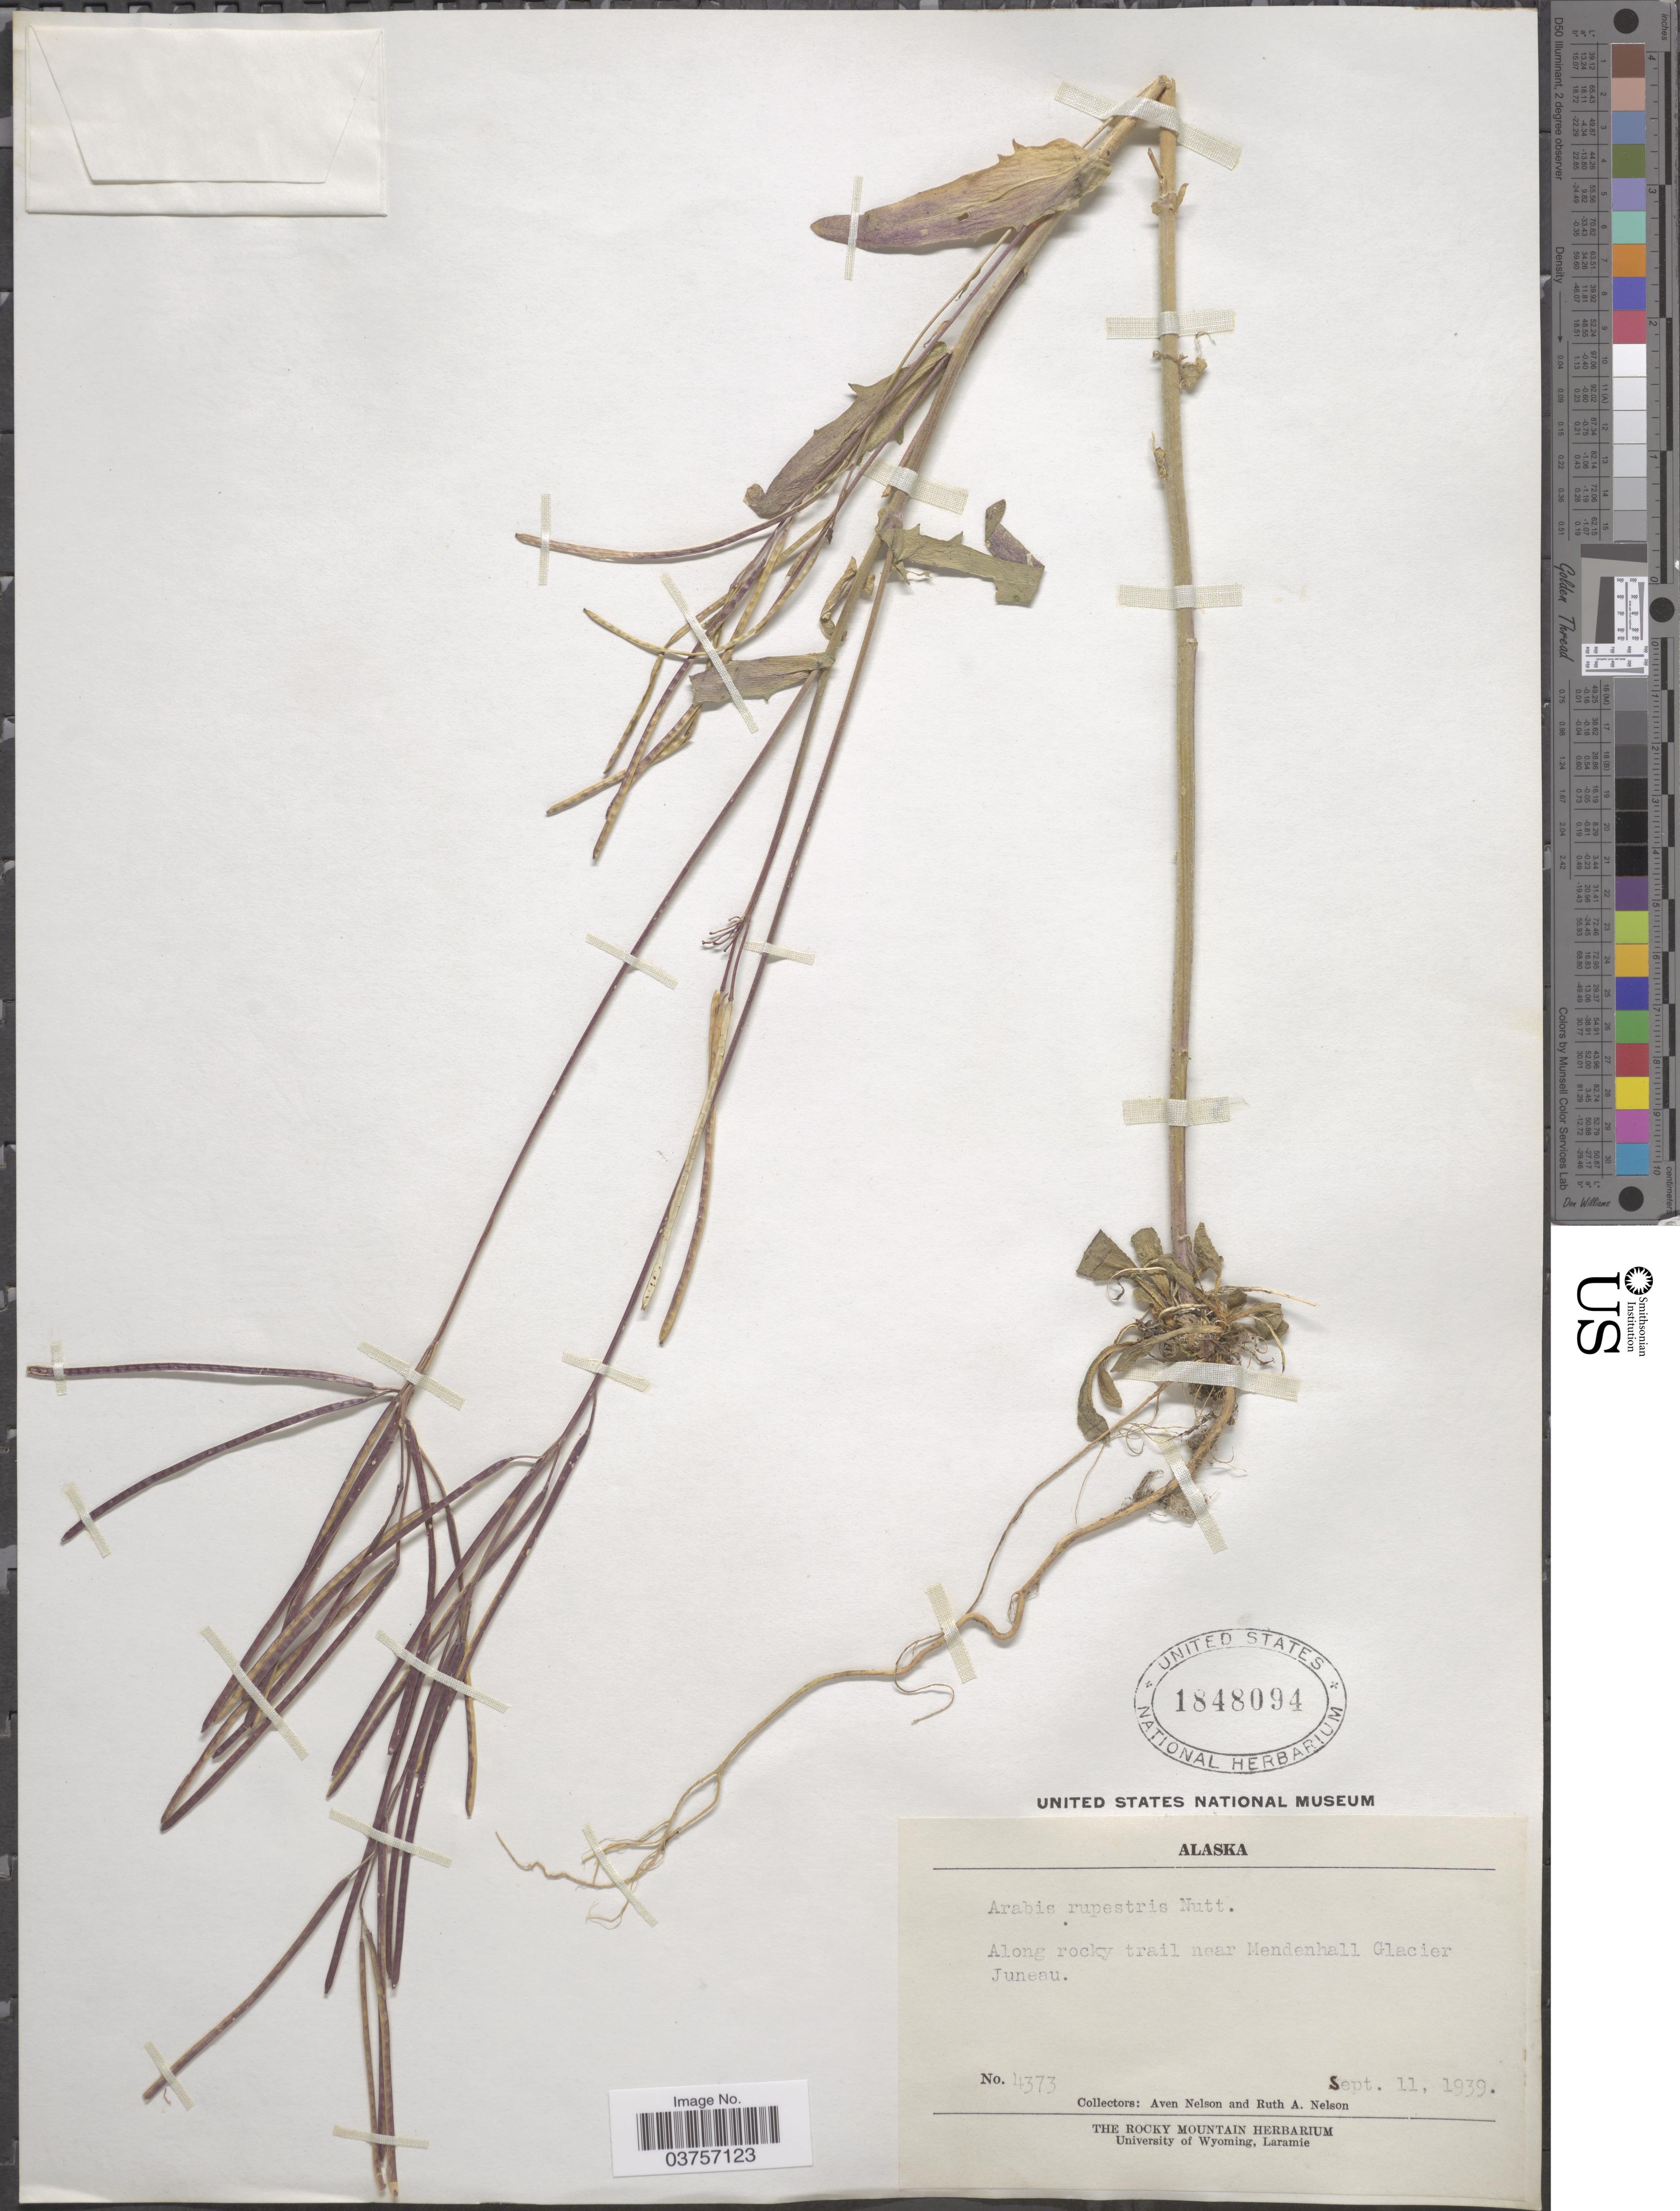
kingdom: Plantae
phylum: Tracheophyta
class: Magnoliopsida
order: Brassicales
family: Brassicaceae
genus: Arabis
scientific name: Arabis hirsuta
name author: (L.) Scop.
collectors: A. Nelson & R. A. Nelson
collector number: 4373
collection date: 1939-09-11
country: United States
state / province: Alaska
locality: Along rocky trail near Mendenhall Glacier Juneau.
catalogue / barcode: US 1848094